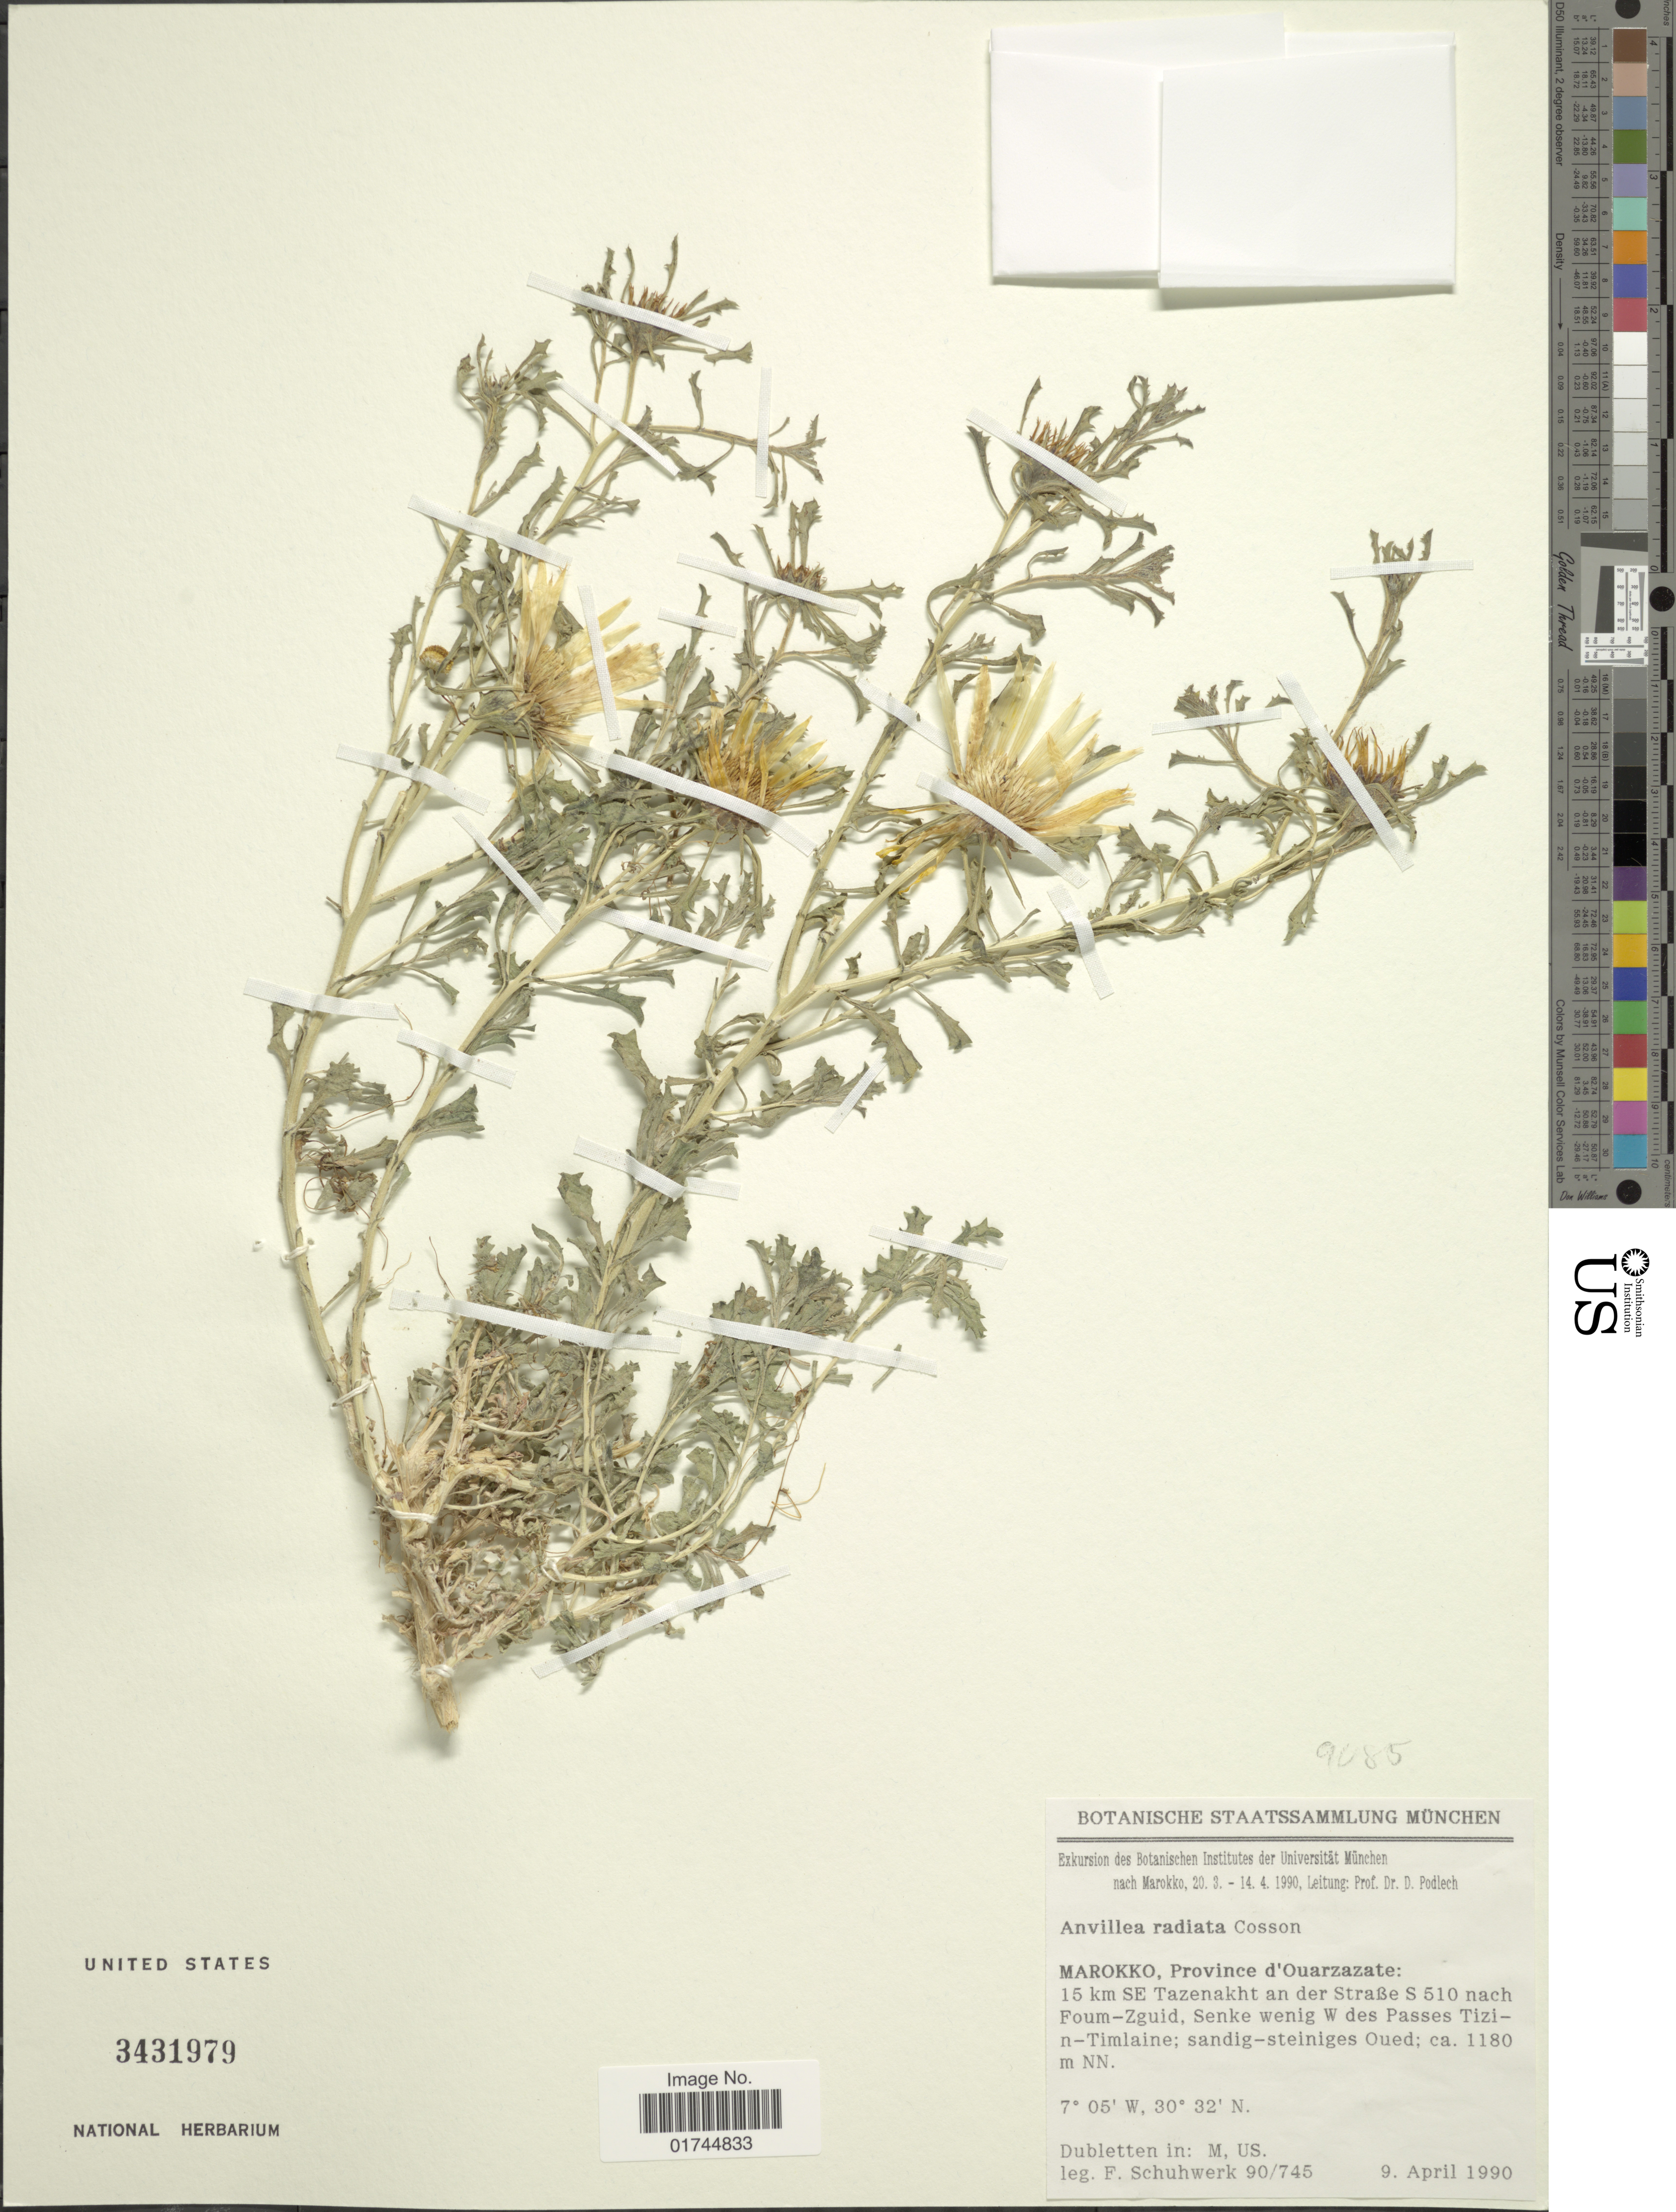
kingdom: Plantae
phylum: Tracheophyta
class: Magnoliopsida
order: Asterales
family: Asteraceae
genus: Anvillea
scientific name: Anvillea radiata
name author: Coss. & Durieu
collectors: Schuhwerk, F.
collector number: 90/745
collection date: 1990-03-09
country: Morocco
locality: Province d'Ouarzazate: 15 km SE Tazenakht an der StraBe s 510 nach Foum-Zguid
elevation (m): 1180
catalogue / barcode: US 3431979